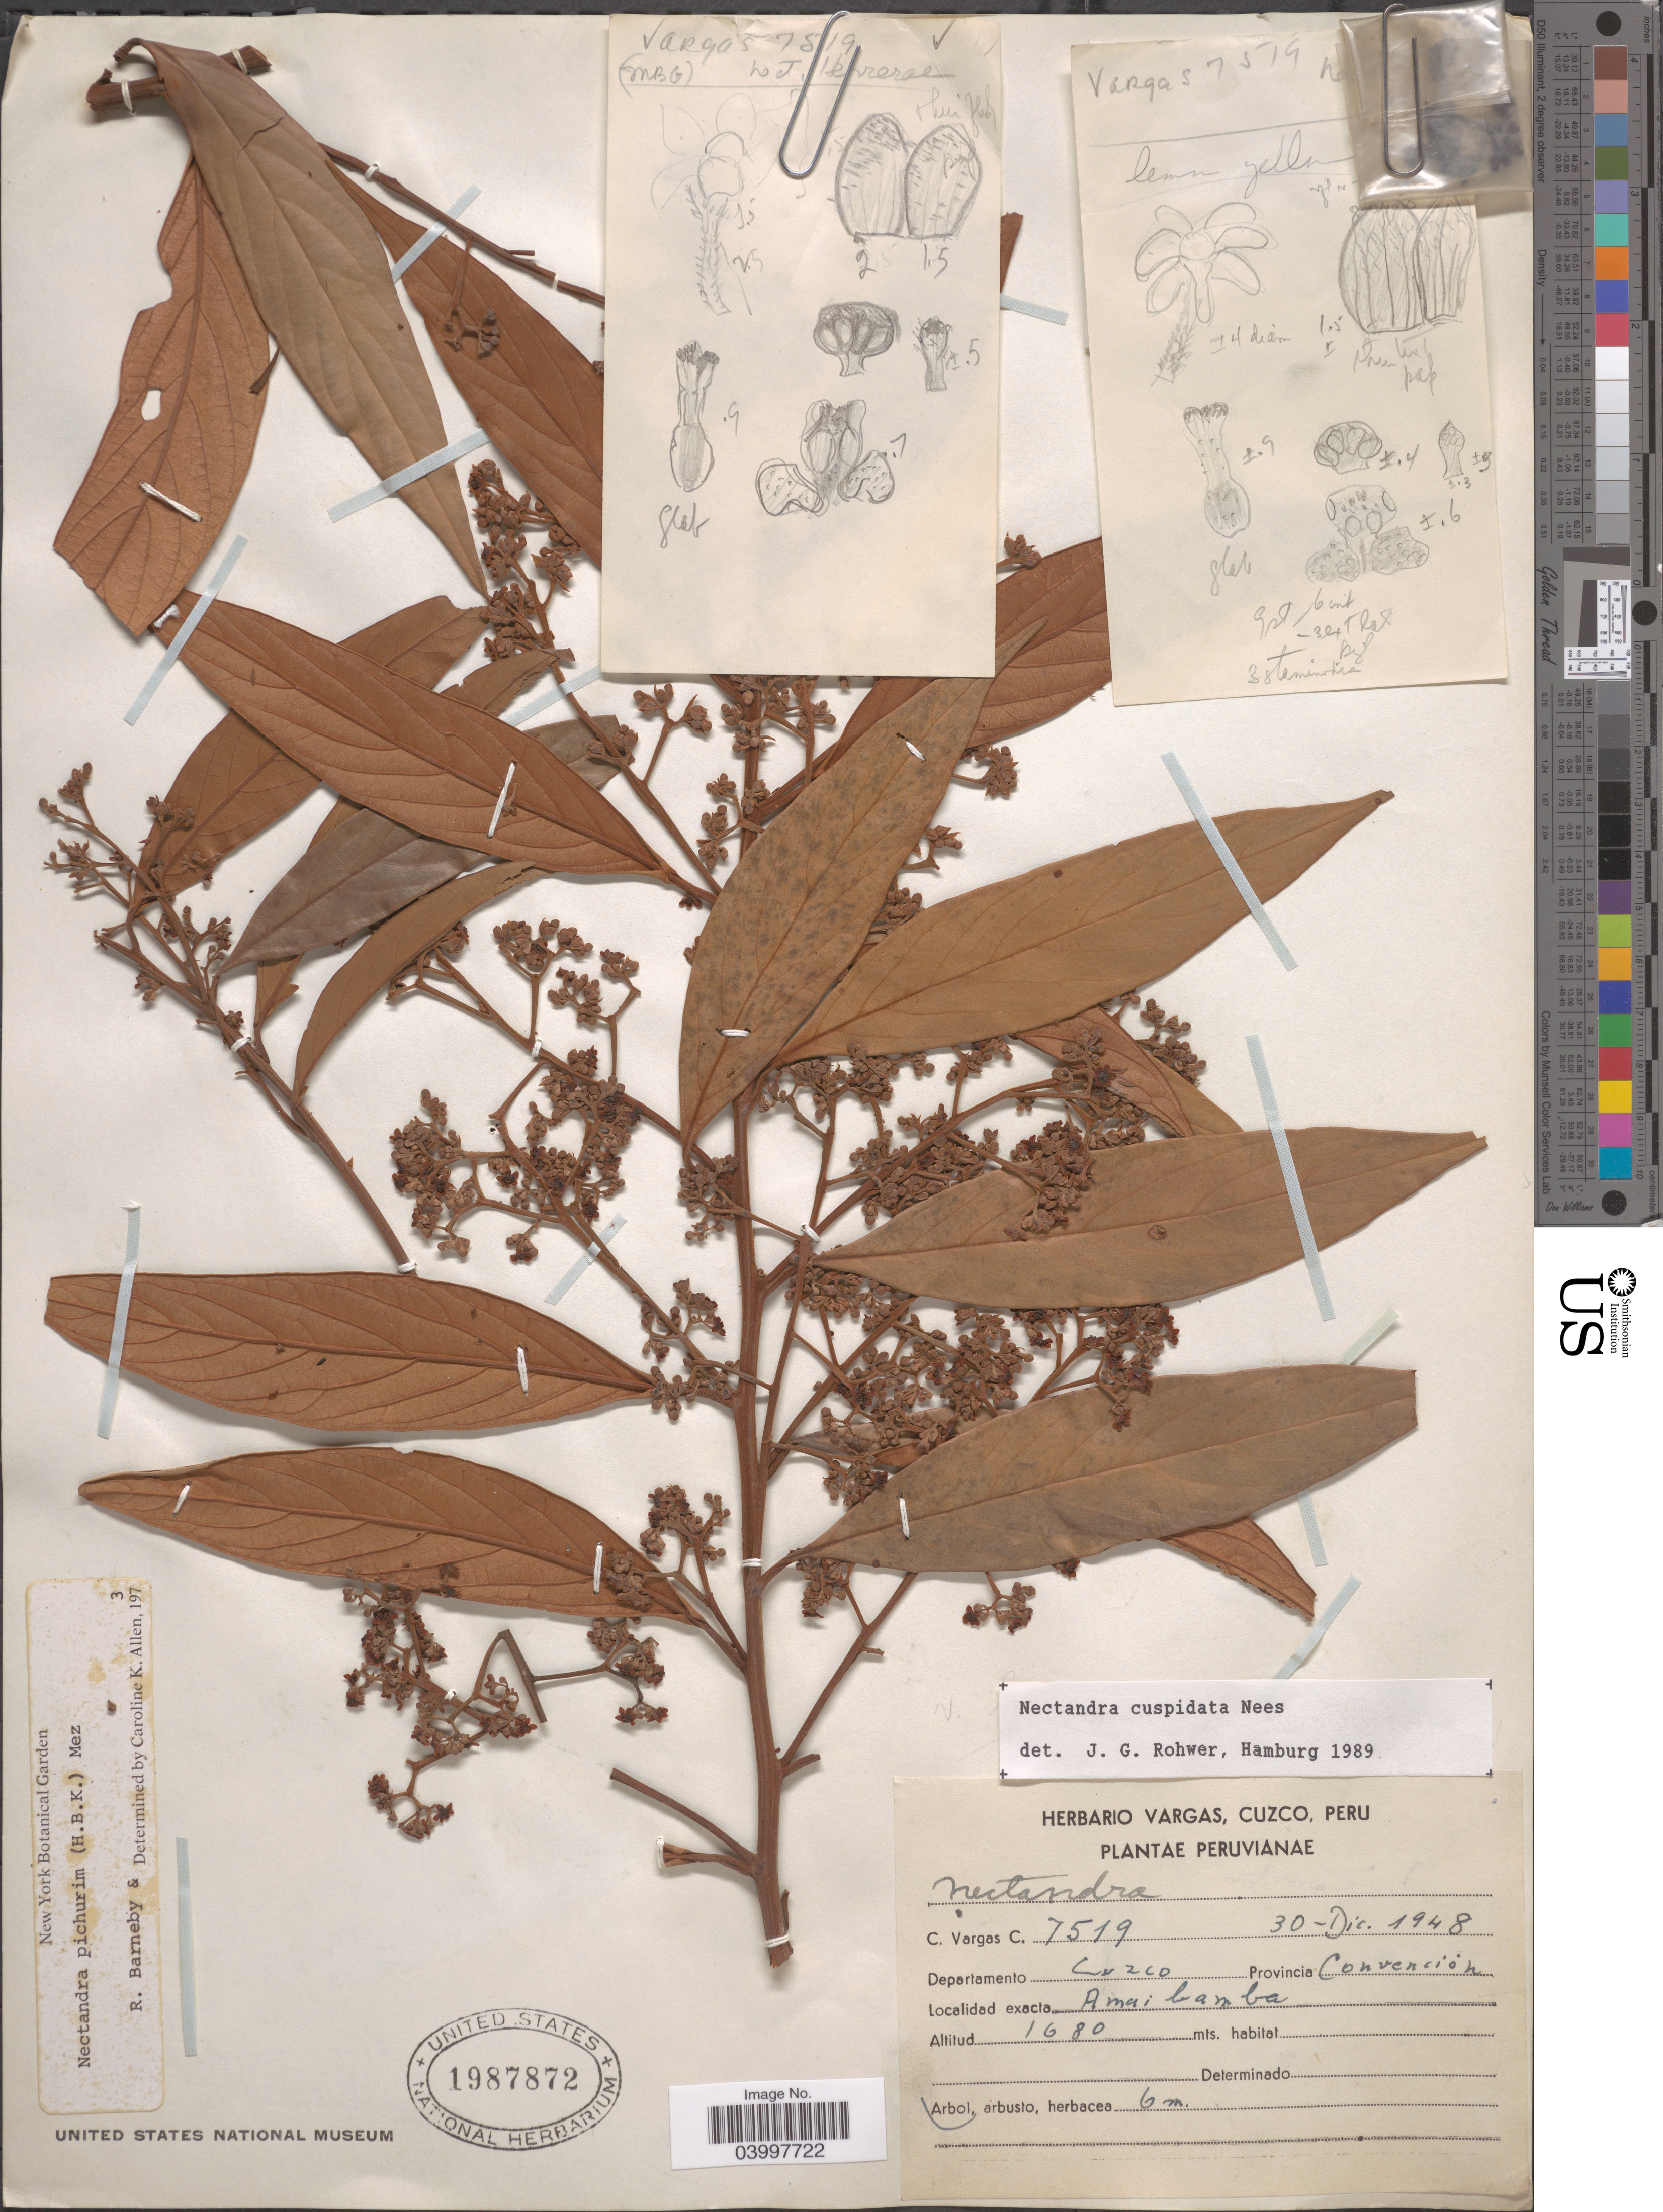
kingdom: Plantae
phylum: Tracheophyta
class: Magnoliopsida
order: Laurales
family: Lauraceae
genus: Nectandra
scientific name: Nectandra cuspidata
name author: Nees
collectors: C. Vargas Calderón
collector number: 7519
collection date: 1948-12-30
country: Peru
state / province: Cusco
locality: Departamento Cuzco. Provincia Convención. Amaibamba.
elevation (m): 1680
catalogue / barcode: US 1987872